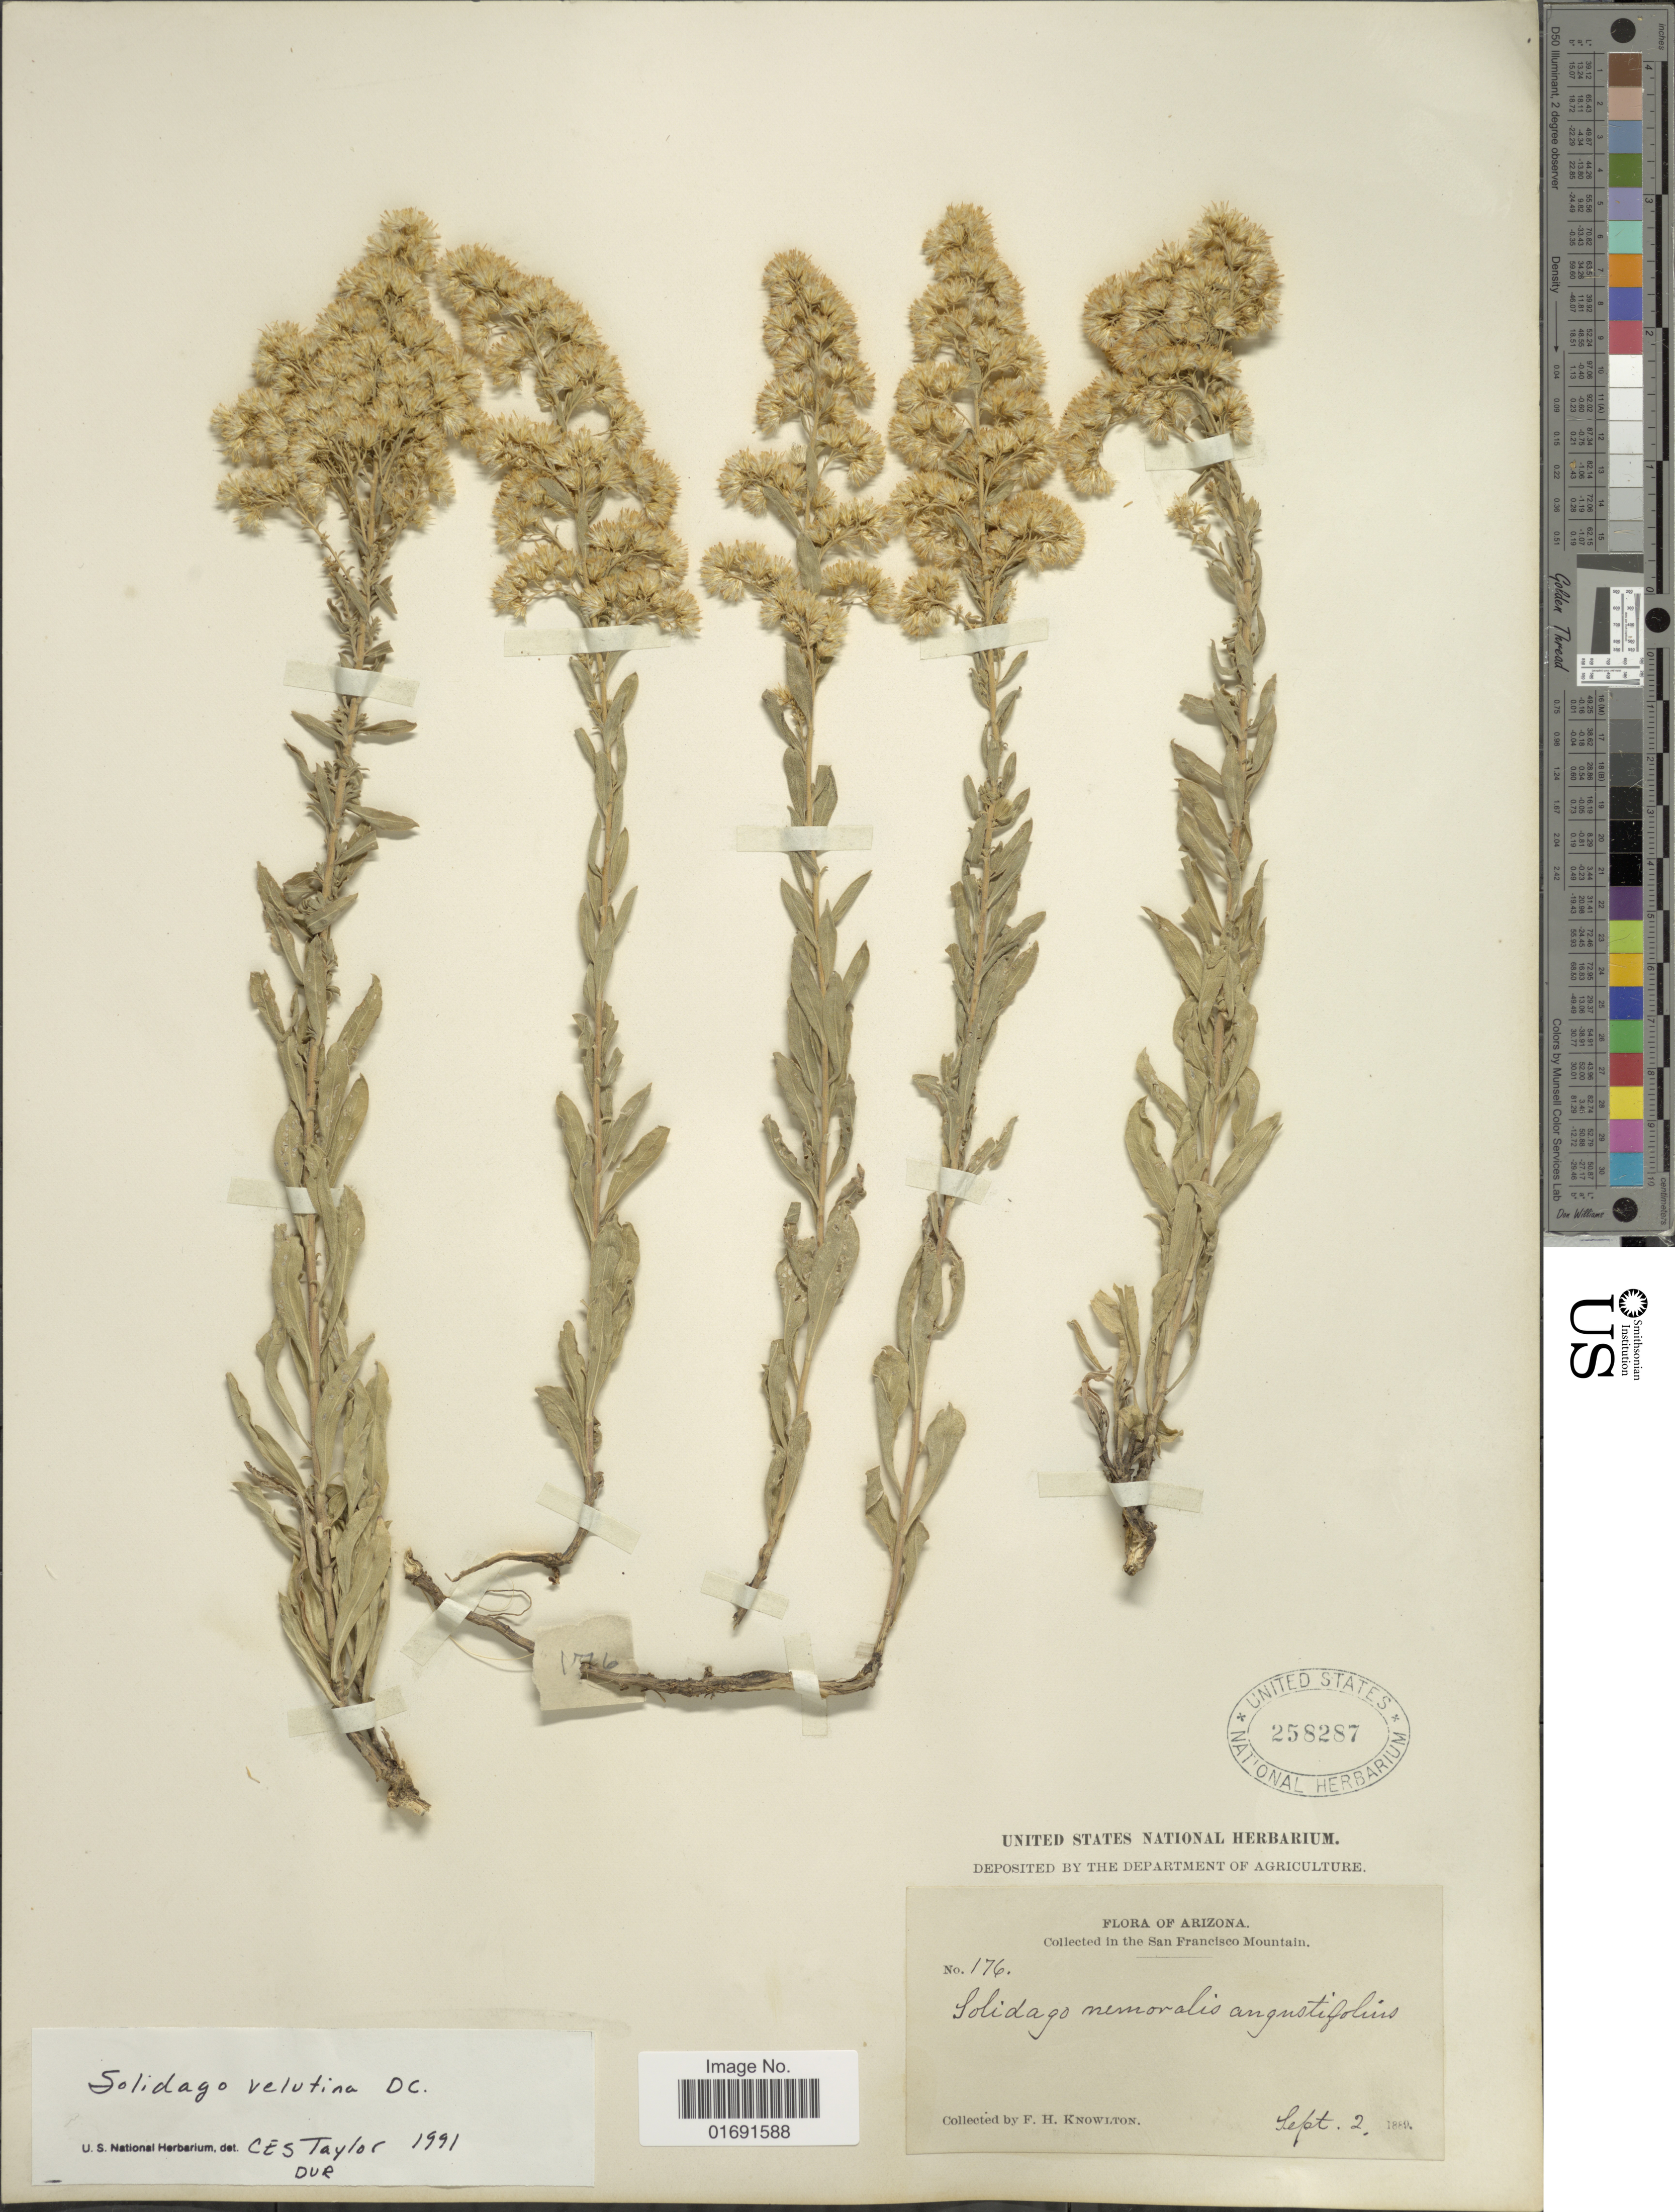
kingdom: Plantae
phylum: Tracheophyta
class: Magnoliopsida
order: Asterales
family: Asteraceae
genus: Solidago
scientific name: Solidago velutina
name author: DC.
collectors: F. H. Knowlton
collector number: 176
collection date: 1889-09-02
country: United States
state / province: Arizona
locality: San Francisco Mountain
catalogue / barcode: US 258287